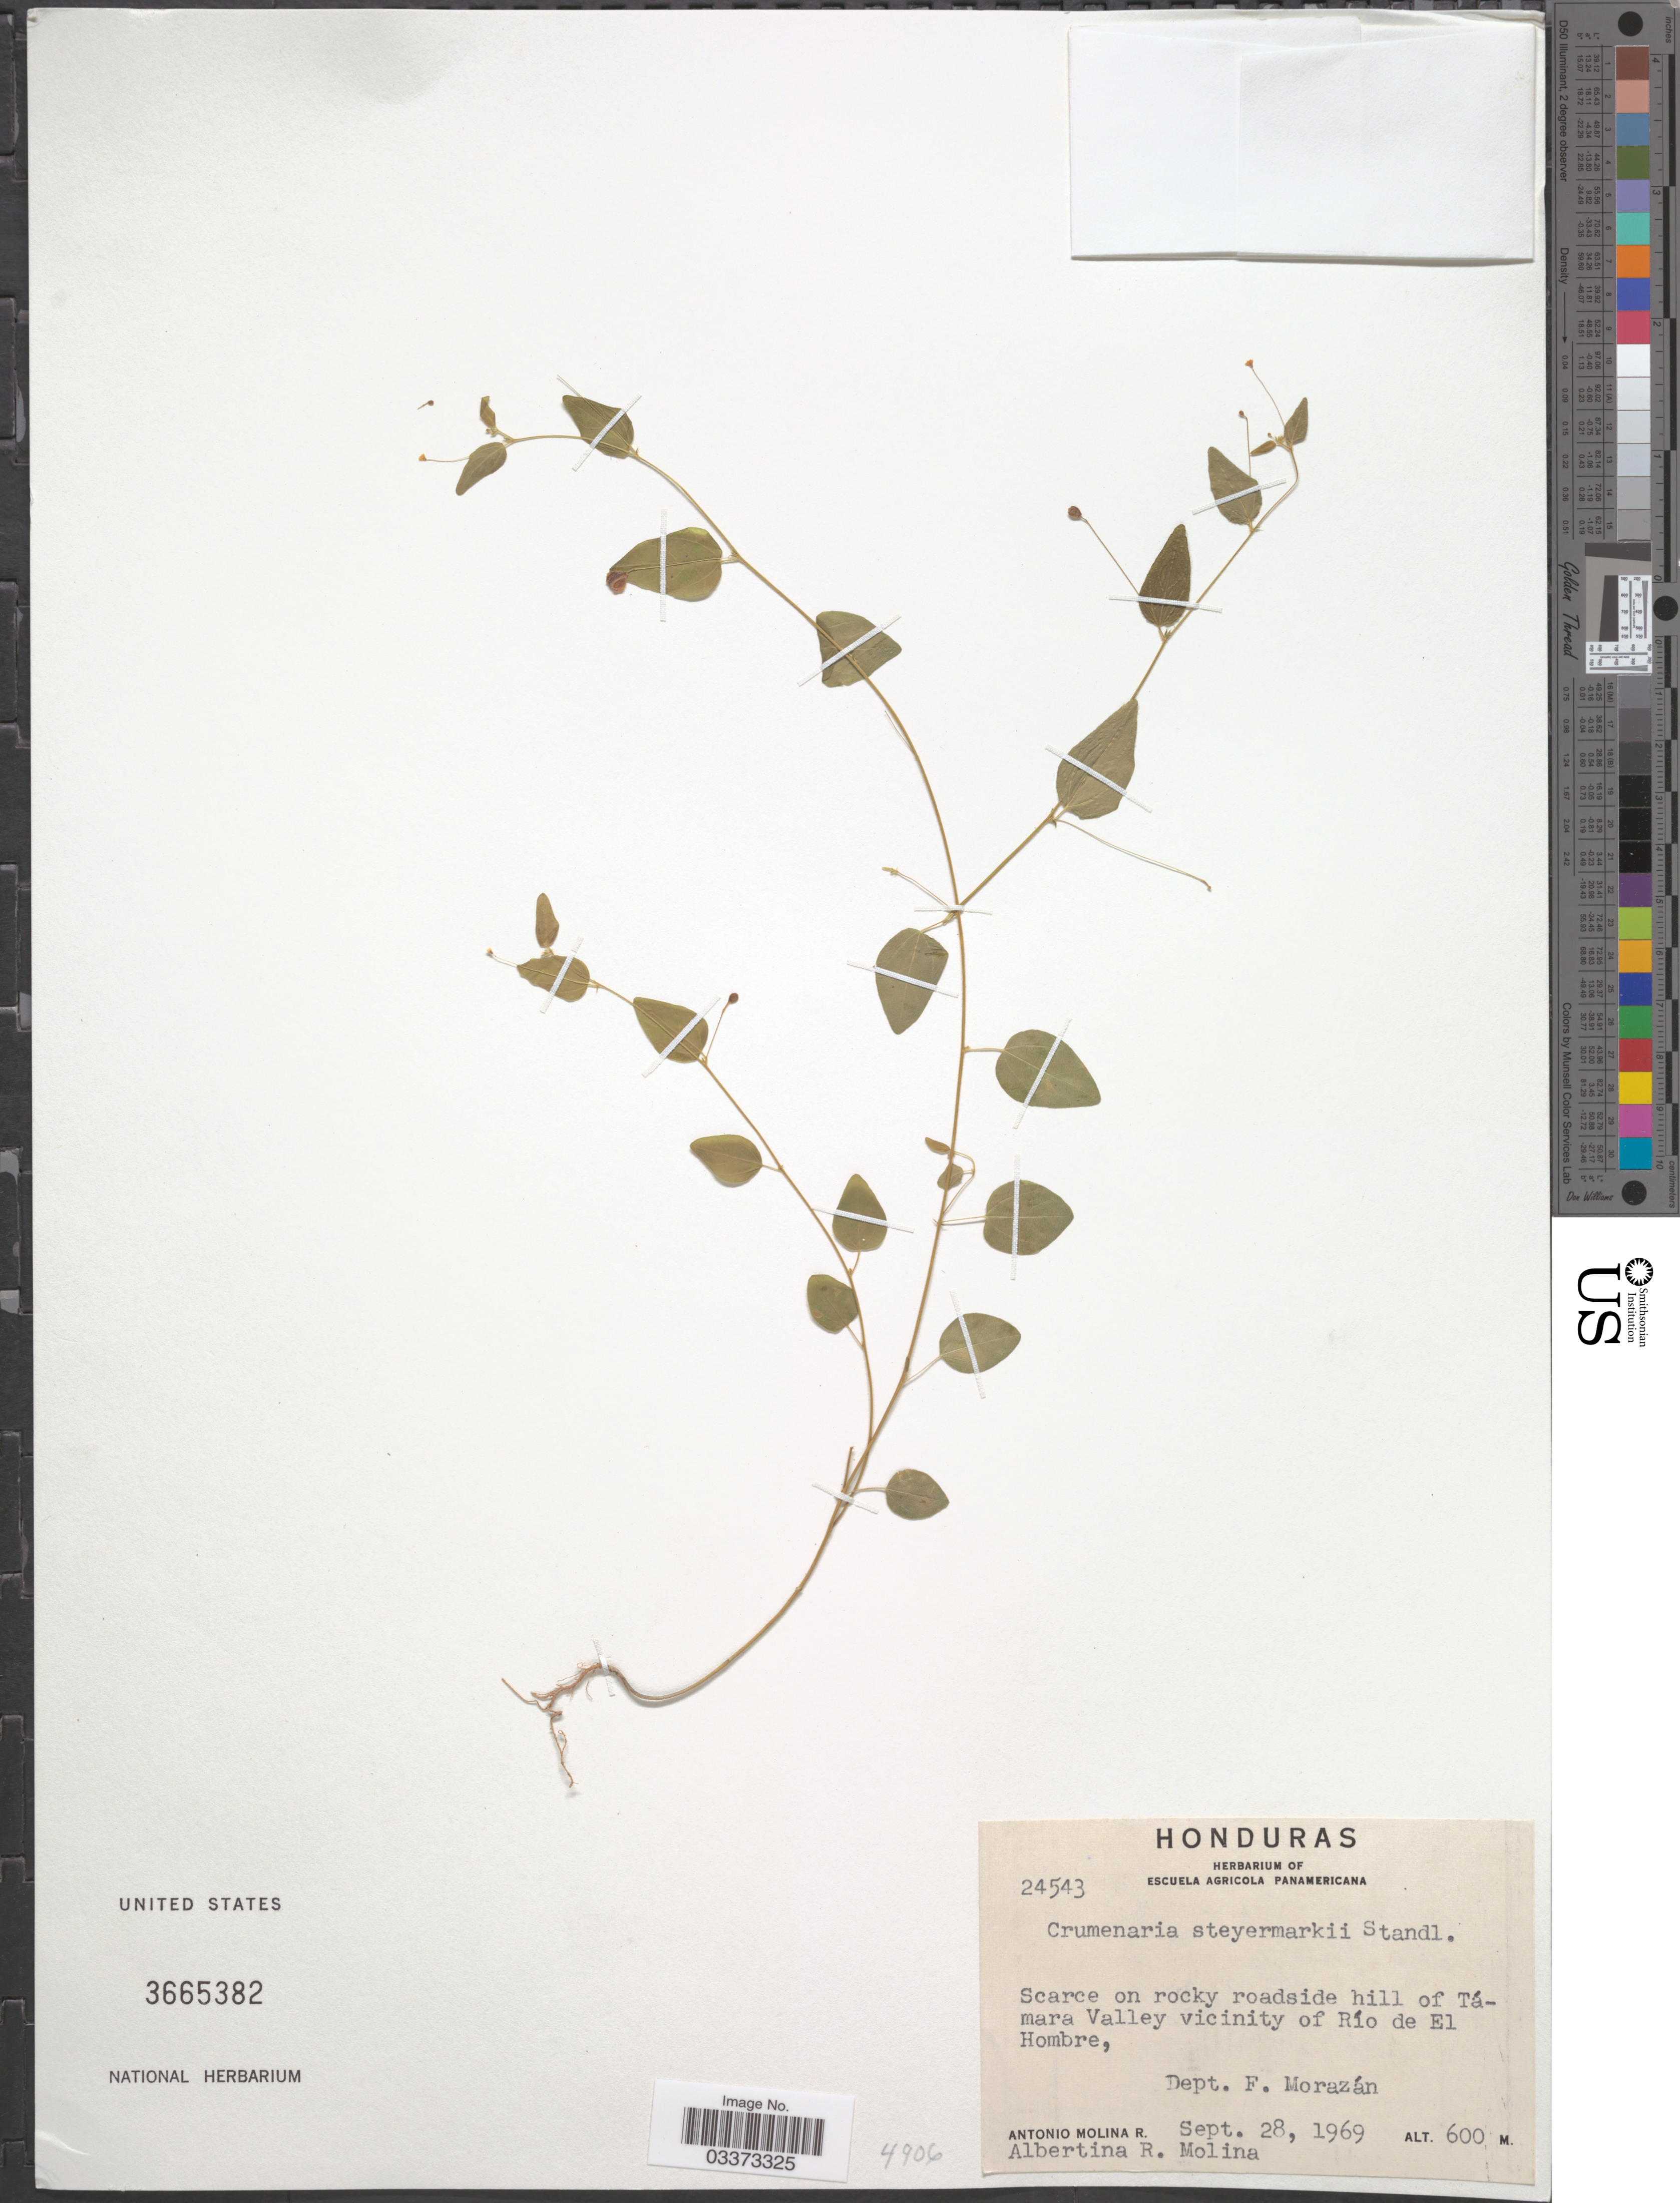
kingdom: Plantae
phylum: Tracheophyta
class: Magnoliopsida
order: Rosales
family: Rhamnaceae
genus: Crumenaria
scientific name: Crumenaria decumbens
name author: Mart.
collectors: A. Molina R. & A. R. Molina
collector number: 24543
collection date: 1969-09-28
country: Honduras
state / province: Fco. Morazán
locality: Scarce on rocky roadside hill of Támara Valley vicinity of Río de El Hombre, Dept. F. Morazán.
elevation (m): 600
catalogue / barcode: US 3665382